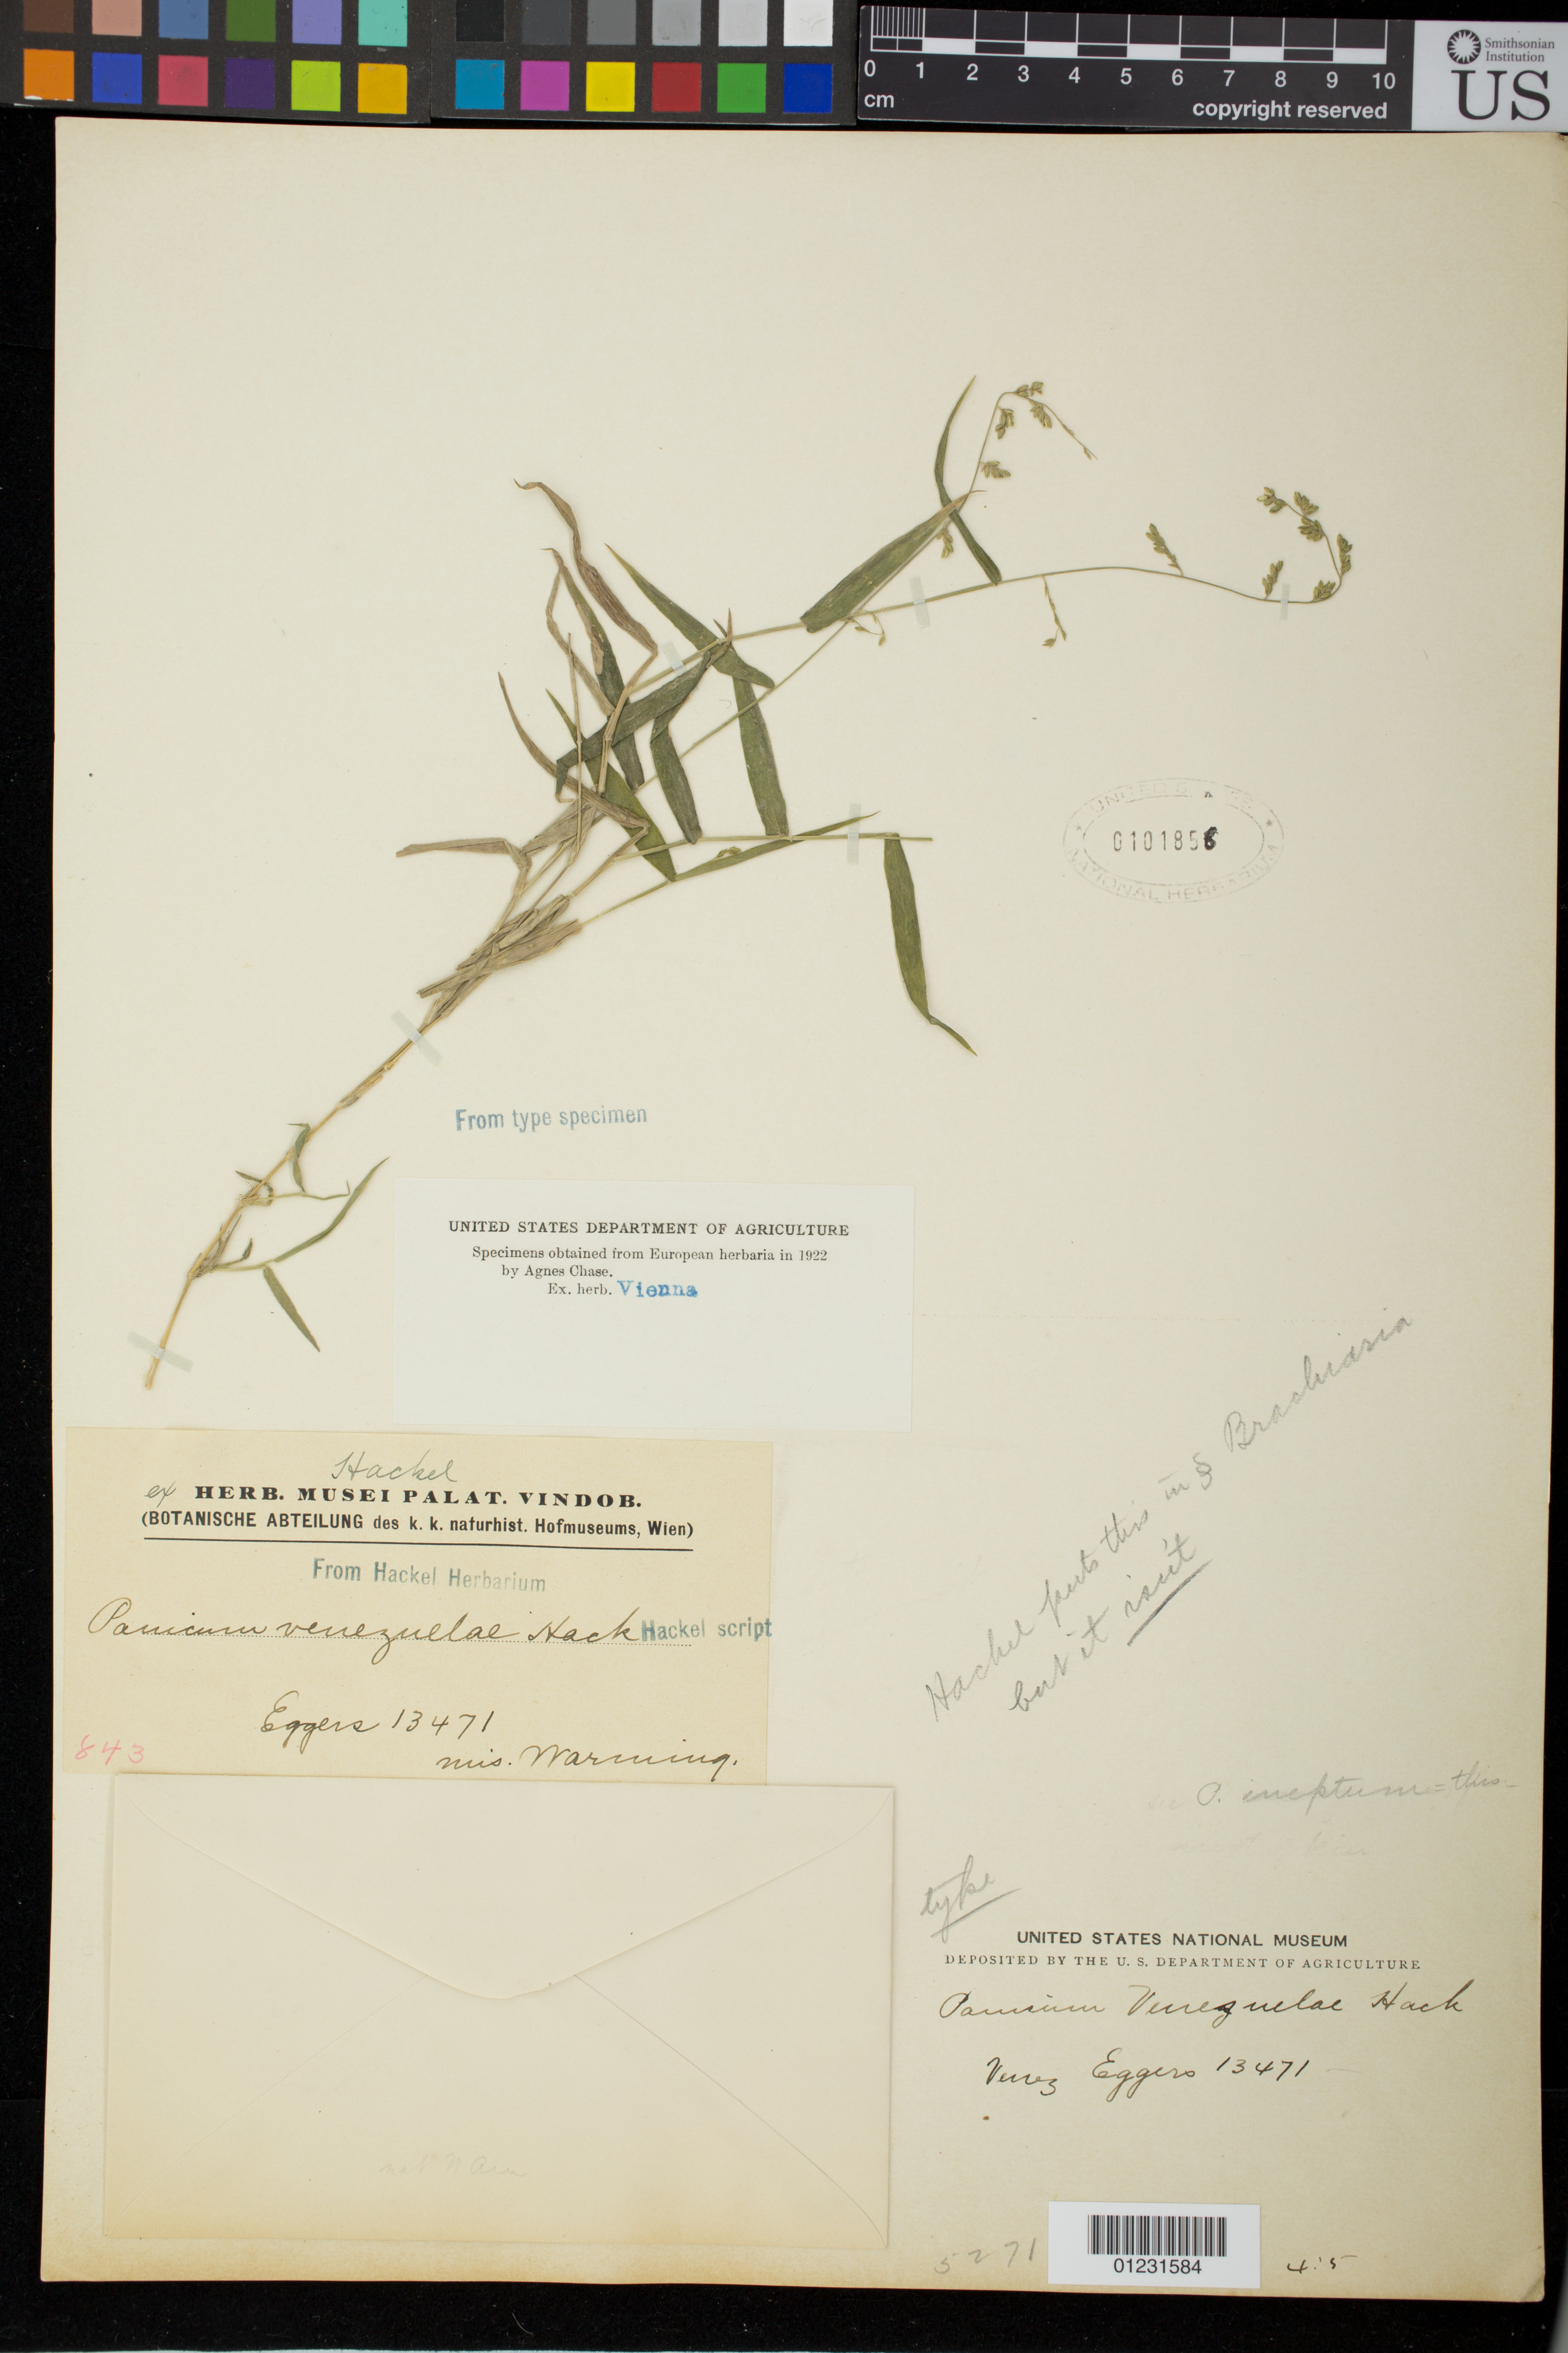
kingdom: Plantae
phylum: Tracheophyta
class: Liliopsida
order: Poales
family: Poaceae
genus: Panicum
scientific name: Panicum venezuelae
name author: Hack.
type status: Isotype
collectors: H. F. A. von Eggers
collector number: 13471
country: Venezuela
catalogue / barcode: US 102136